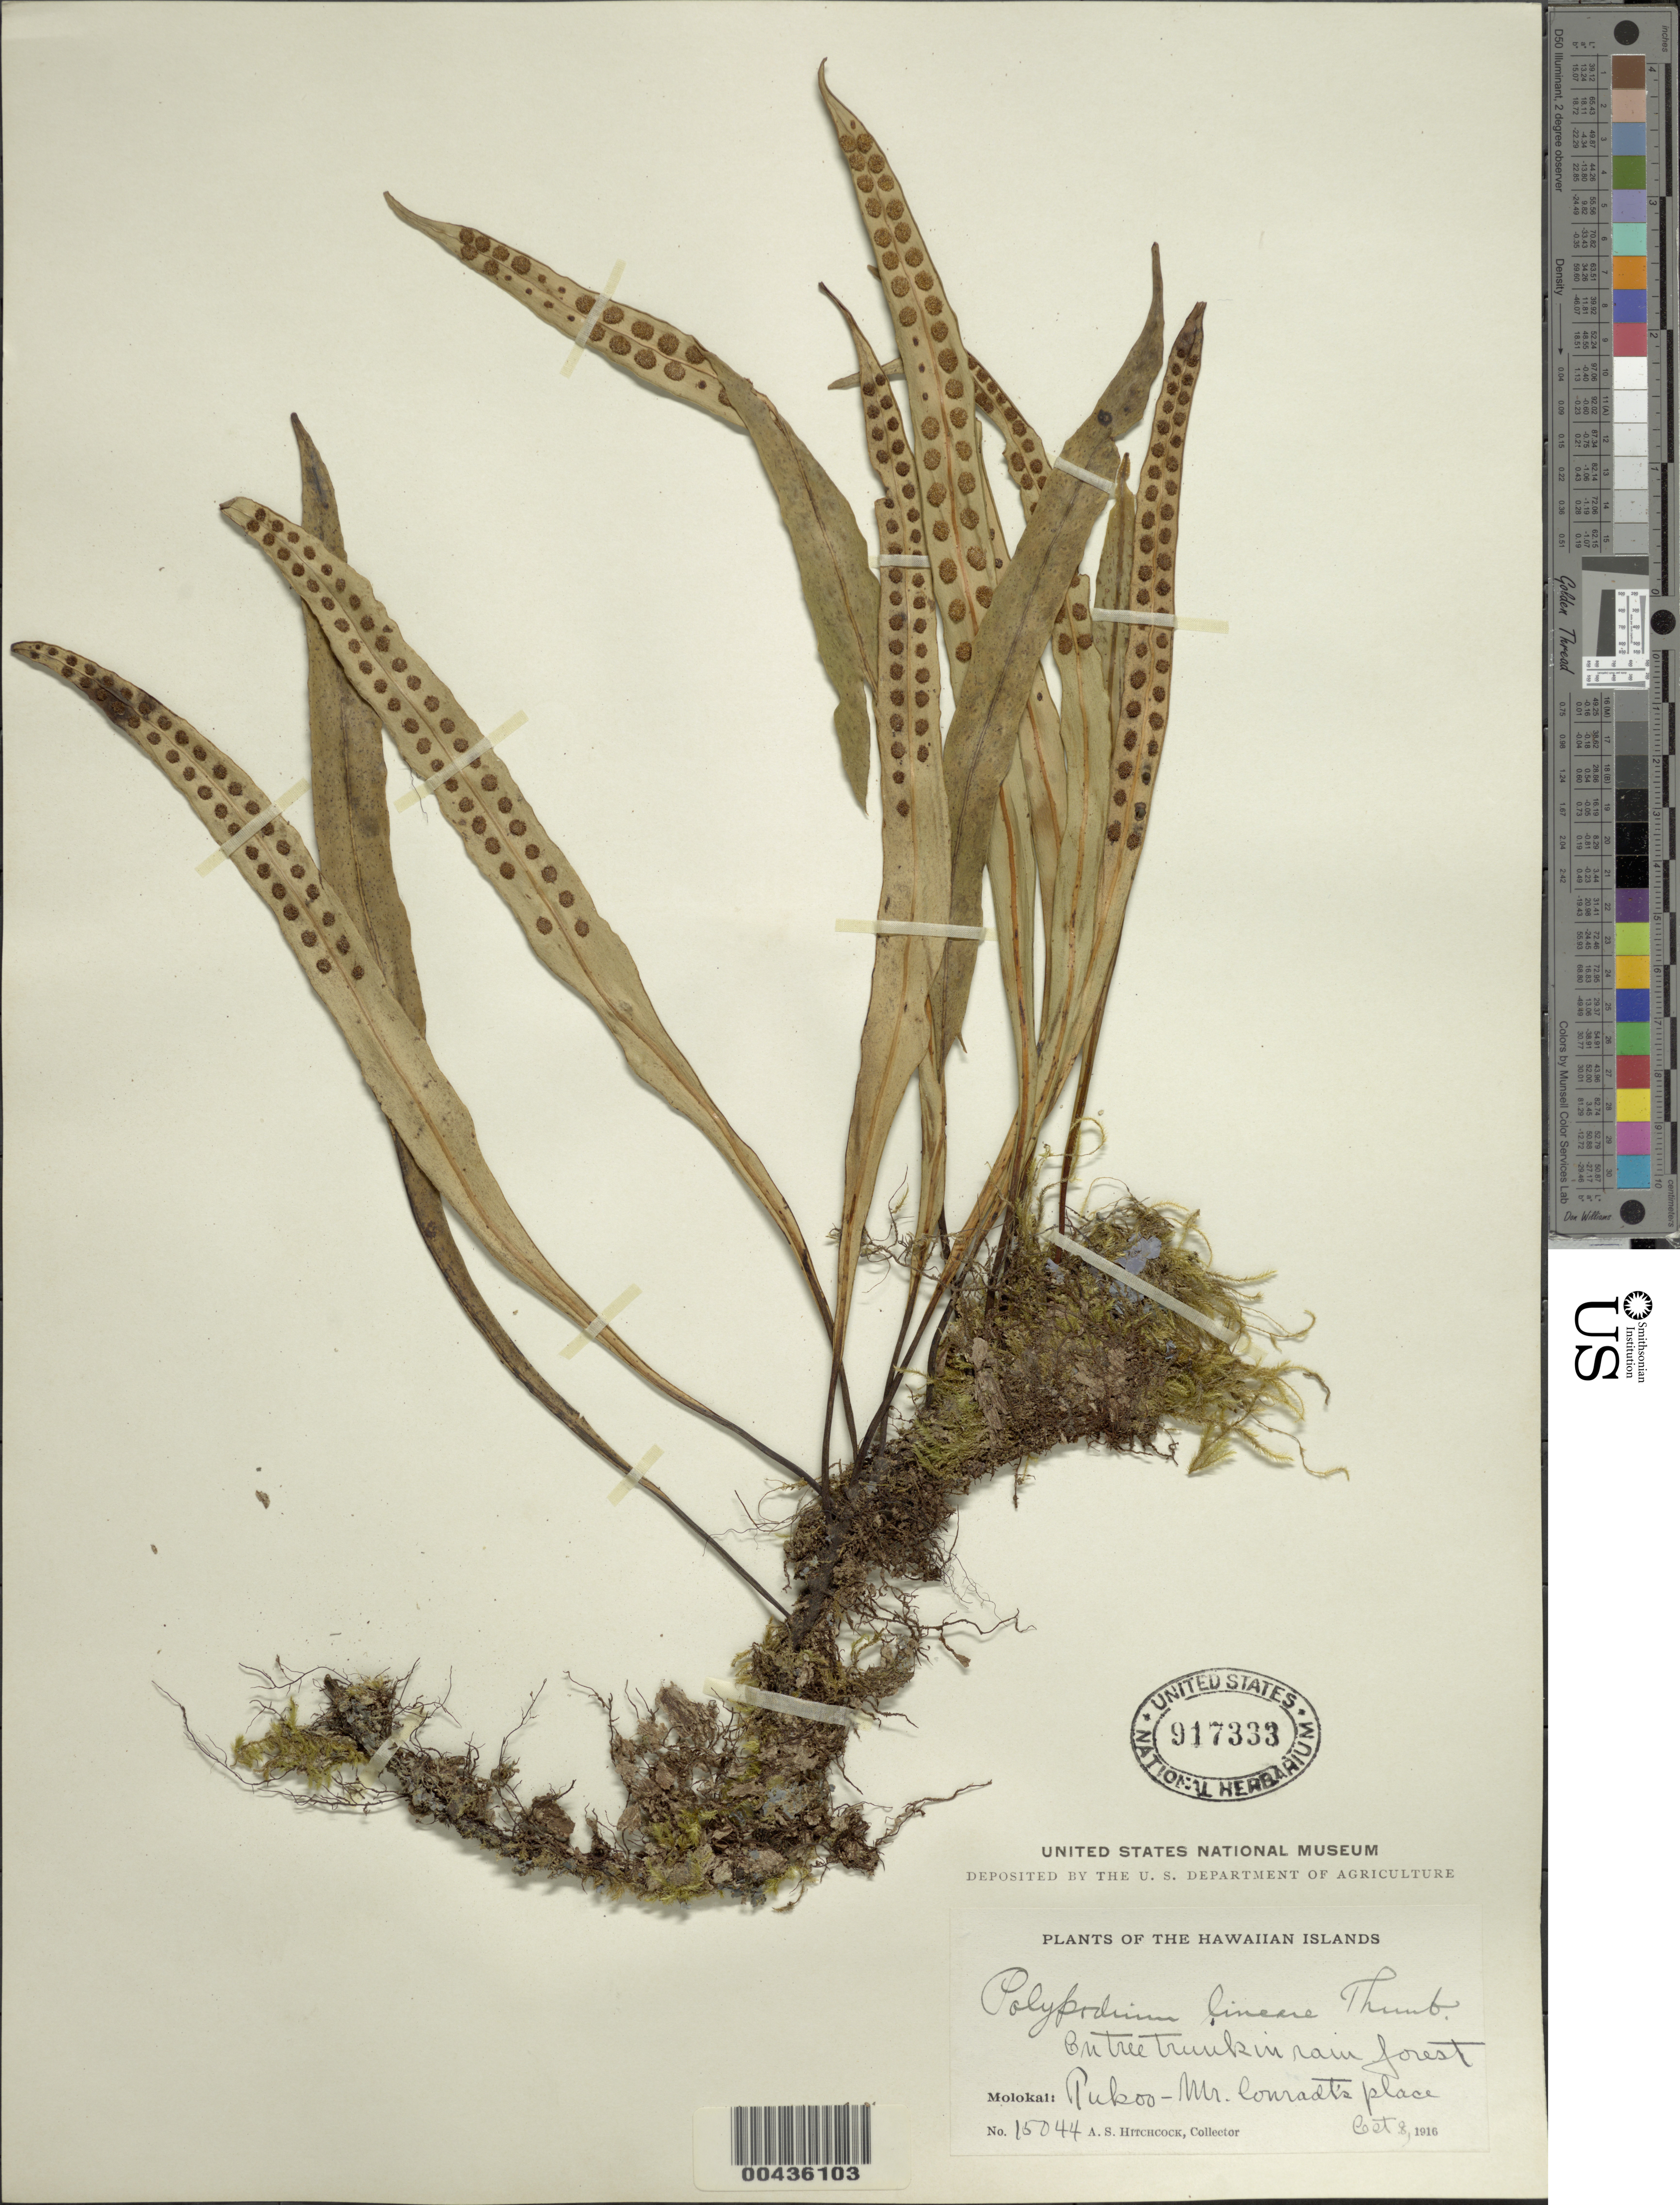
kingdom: Plantae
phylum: Tracheophyta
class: Polypodiopsida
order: Polypodiales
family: Polypodiaceae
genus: Lepisorus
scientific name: Lepisorus thunbergianus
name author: (Kaulf.) Ching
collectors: A. S. Hitchcock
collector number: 15044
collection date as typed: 8 Oct 1916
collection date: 1916-10-08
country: United States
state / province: Hawaii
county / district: Maui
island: Moloka'i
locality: Pukoo-Mr. Conradt's place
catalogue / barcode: US 917333